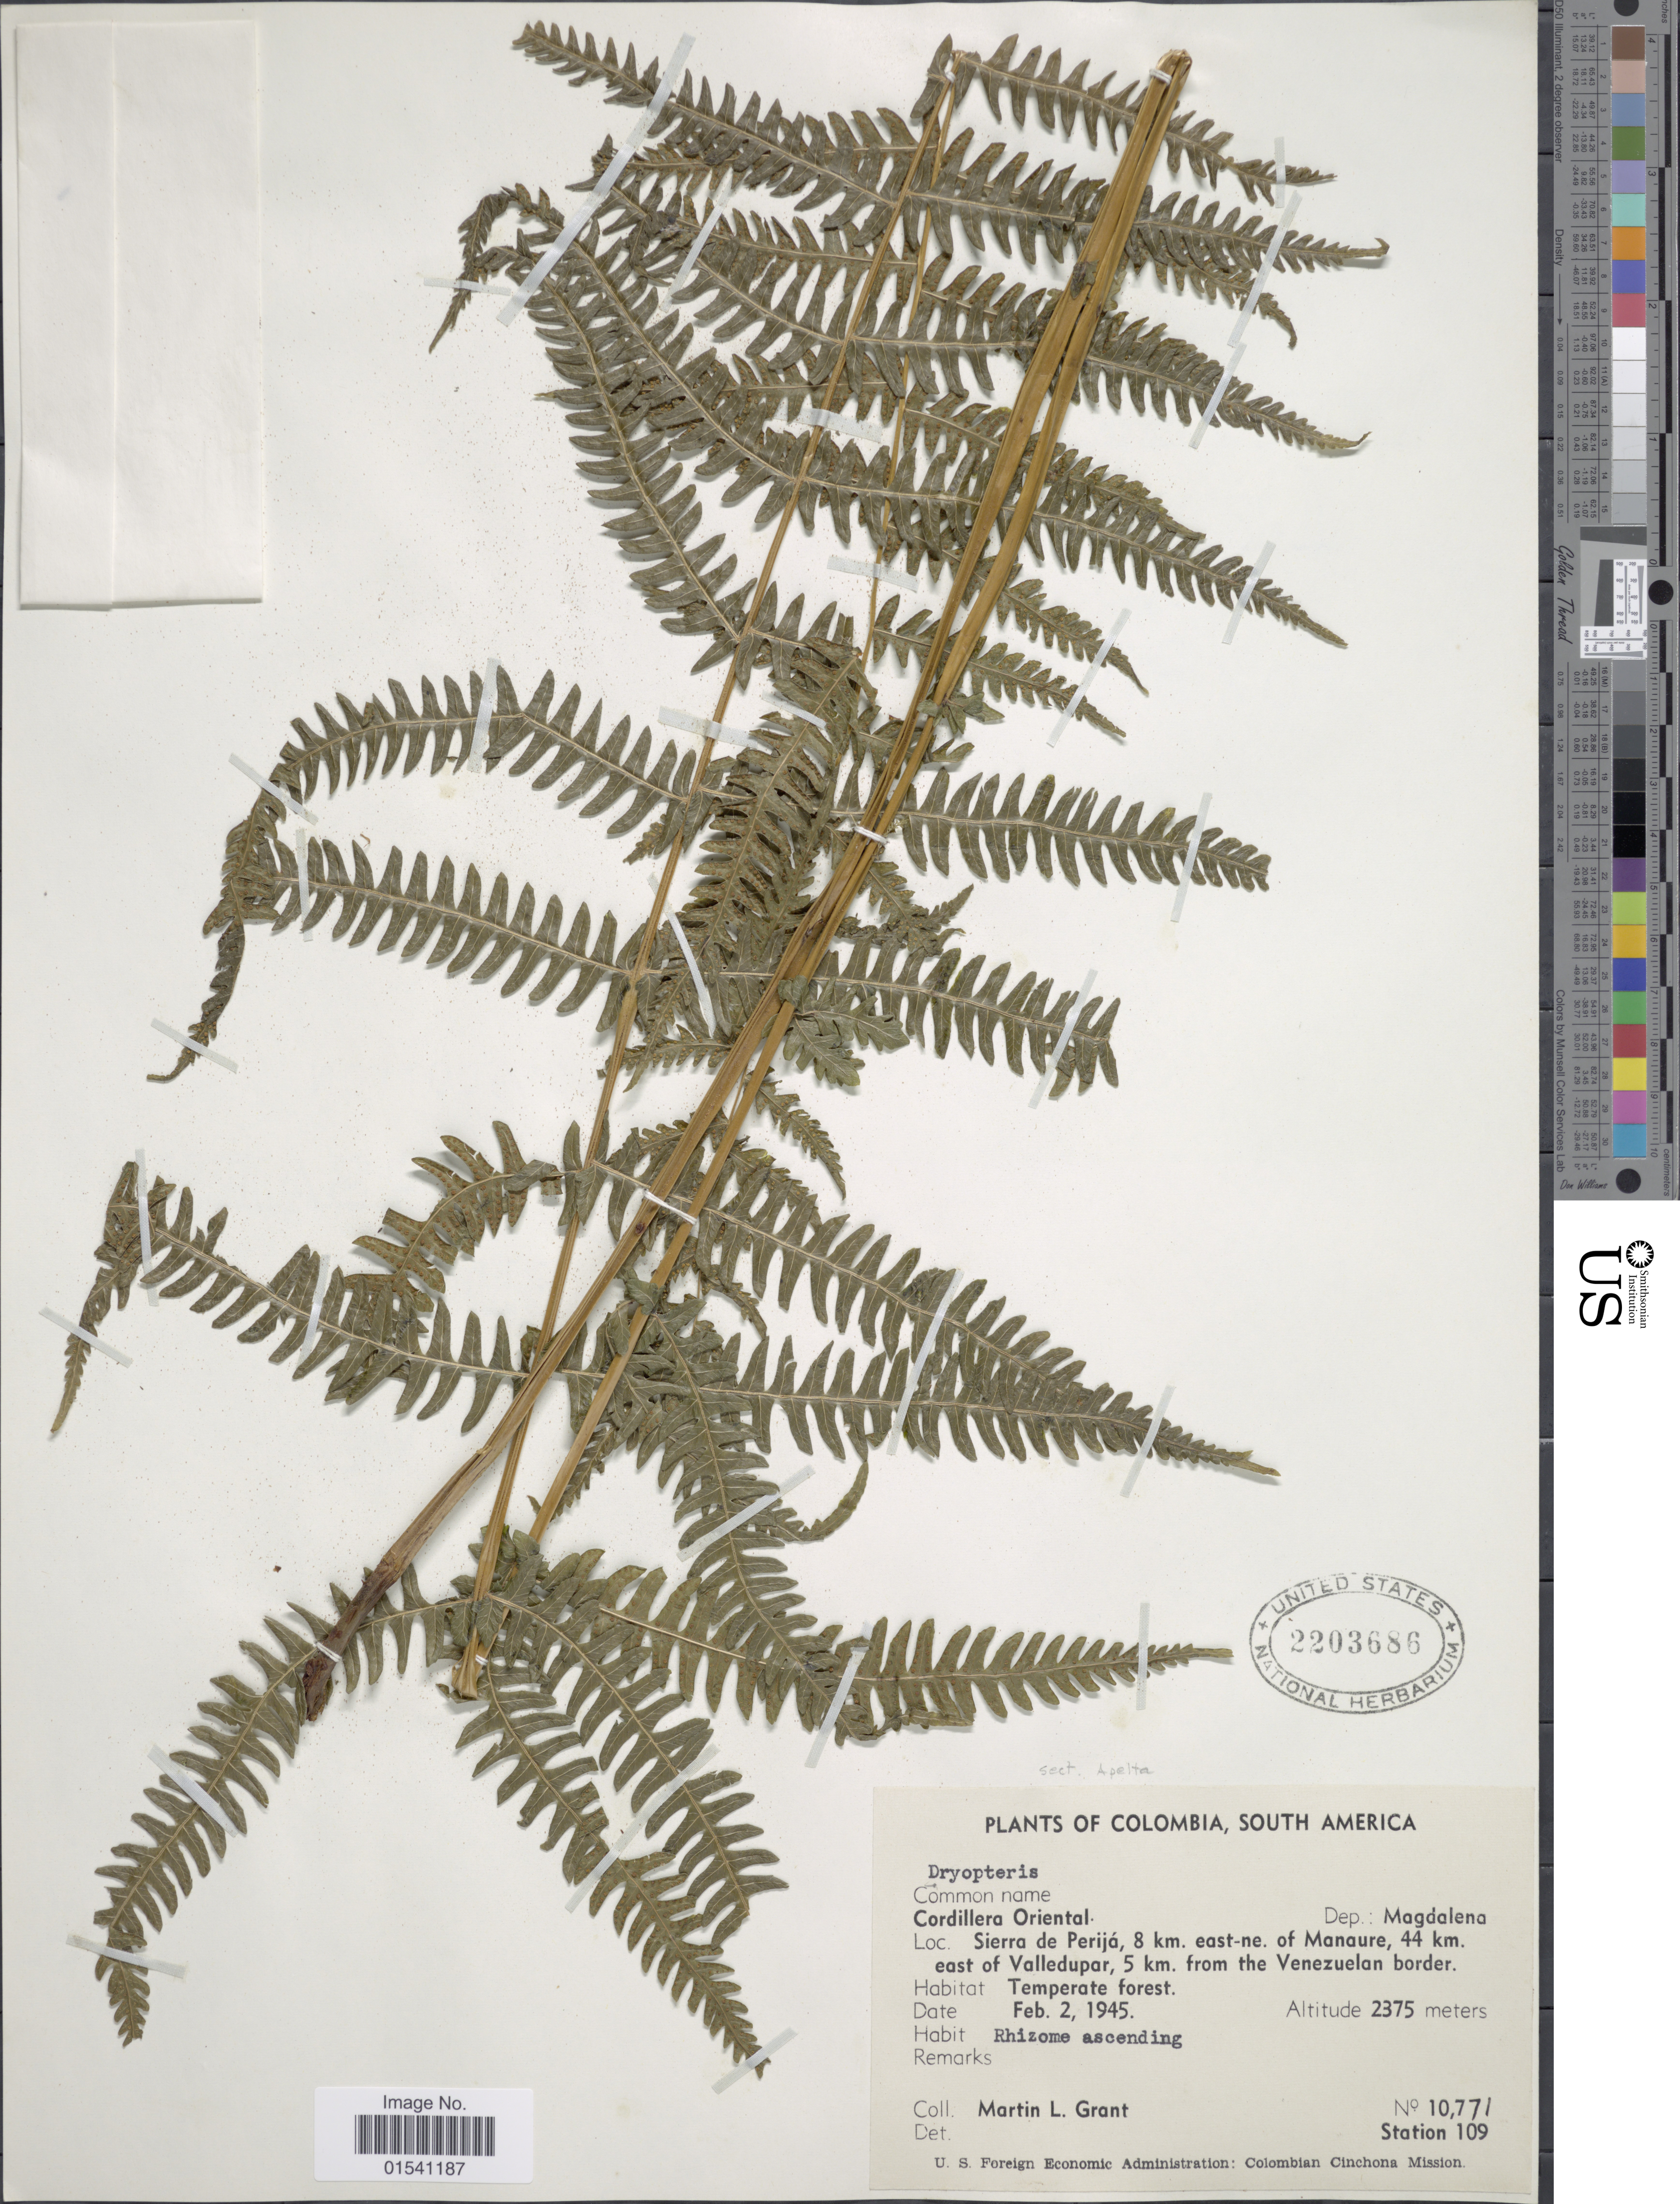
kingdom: Plantae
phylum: Tracheophyta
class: Polypodiopsida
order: Polypodiales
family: Thelypteridaceae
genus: Amauropelta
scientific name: Amauropelta sp.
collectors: M. L. Grant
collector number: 10771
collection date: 1945-02-02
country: Colombia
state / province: Magdalena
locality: Cordillera Oriental, Dep: Magdalena, Sierra de Perijá, 8 km. east-ne of Manaure, 44 km. east of Valledupar, 5 km. from the Venezuelan border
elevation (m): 2375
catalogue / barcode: US 2203686